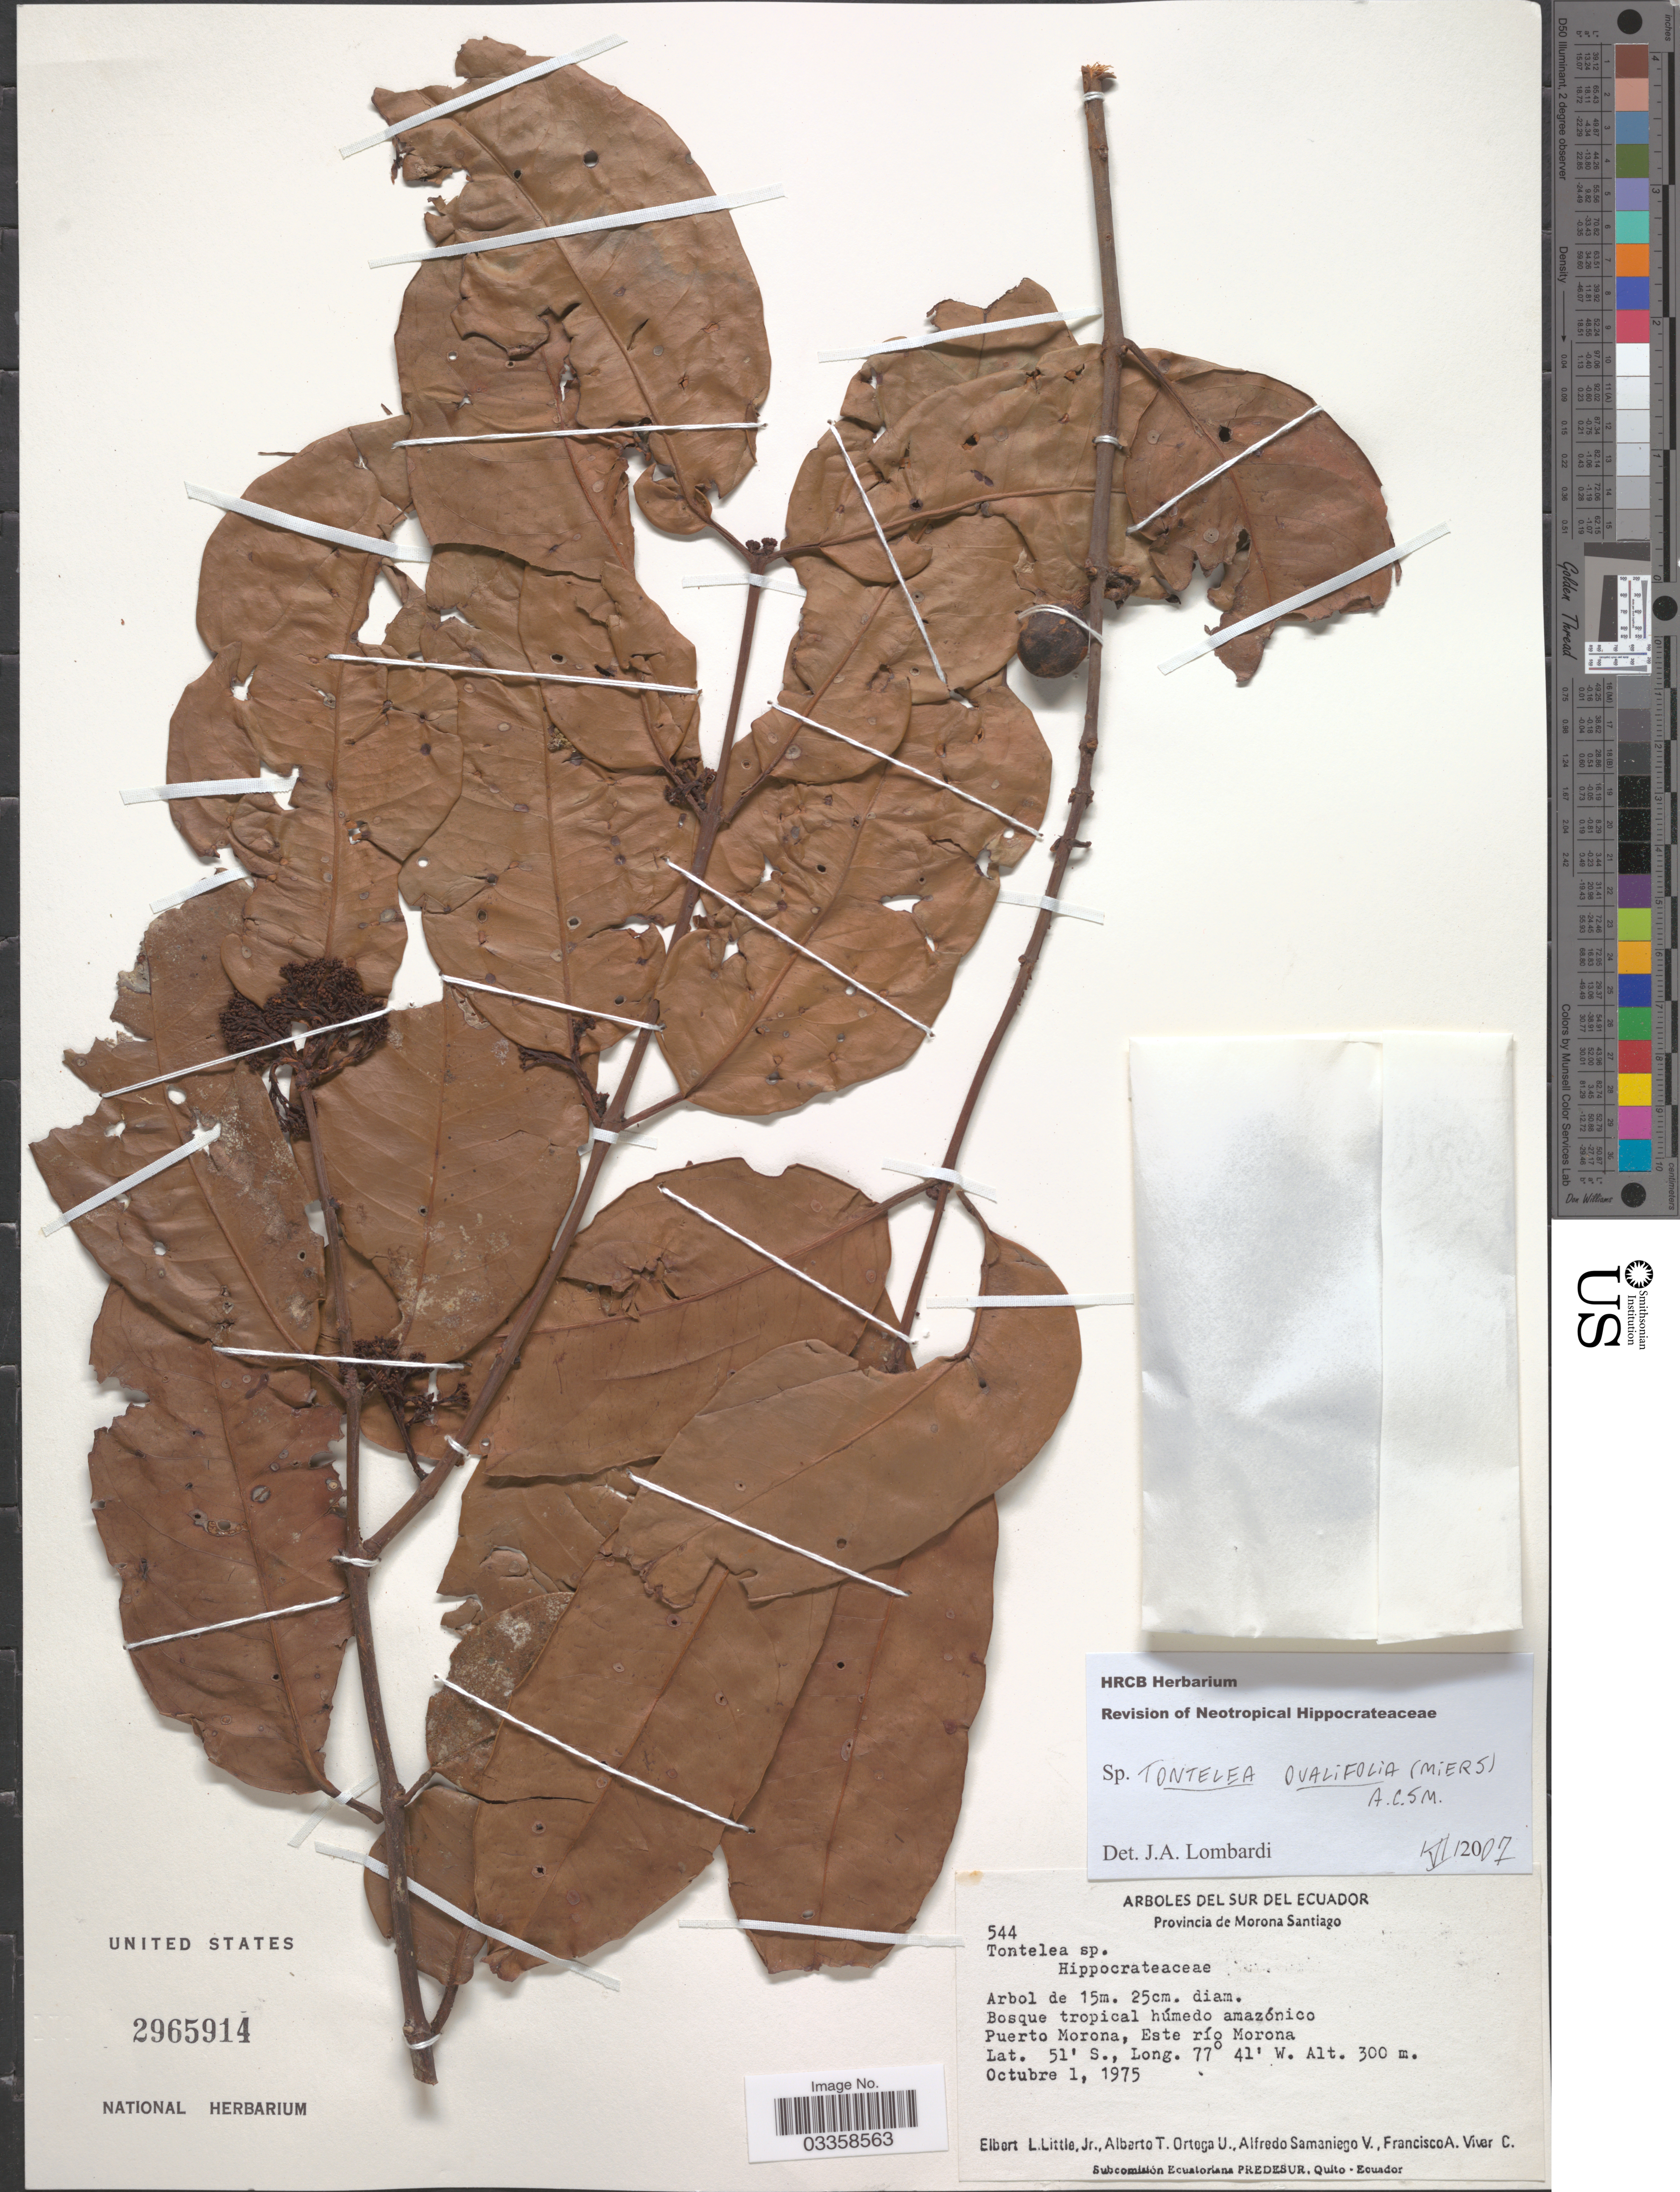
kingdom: Plantae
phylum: Tracheophyta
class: Magnoliopsida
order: Celastrales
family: Celastraceae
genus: Tontelea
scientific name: Tontelea ovalifolia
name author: (Miers) A.C. Sm.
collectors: E. L. Little, A. T. Ortega U., A. V. Samaniego & F. A. Vivar C.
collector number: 544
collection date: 1975-10-01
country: Ecuador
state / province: Morona-Santiago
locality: Arboles del Sur del Ecuador. Puerto Morona, Este río Morona.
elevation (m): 300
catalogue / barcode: US 2965914